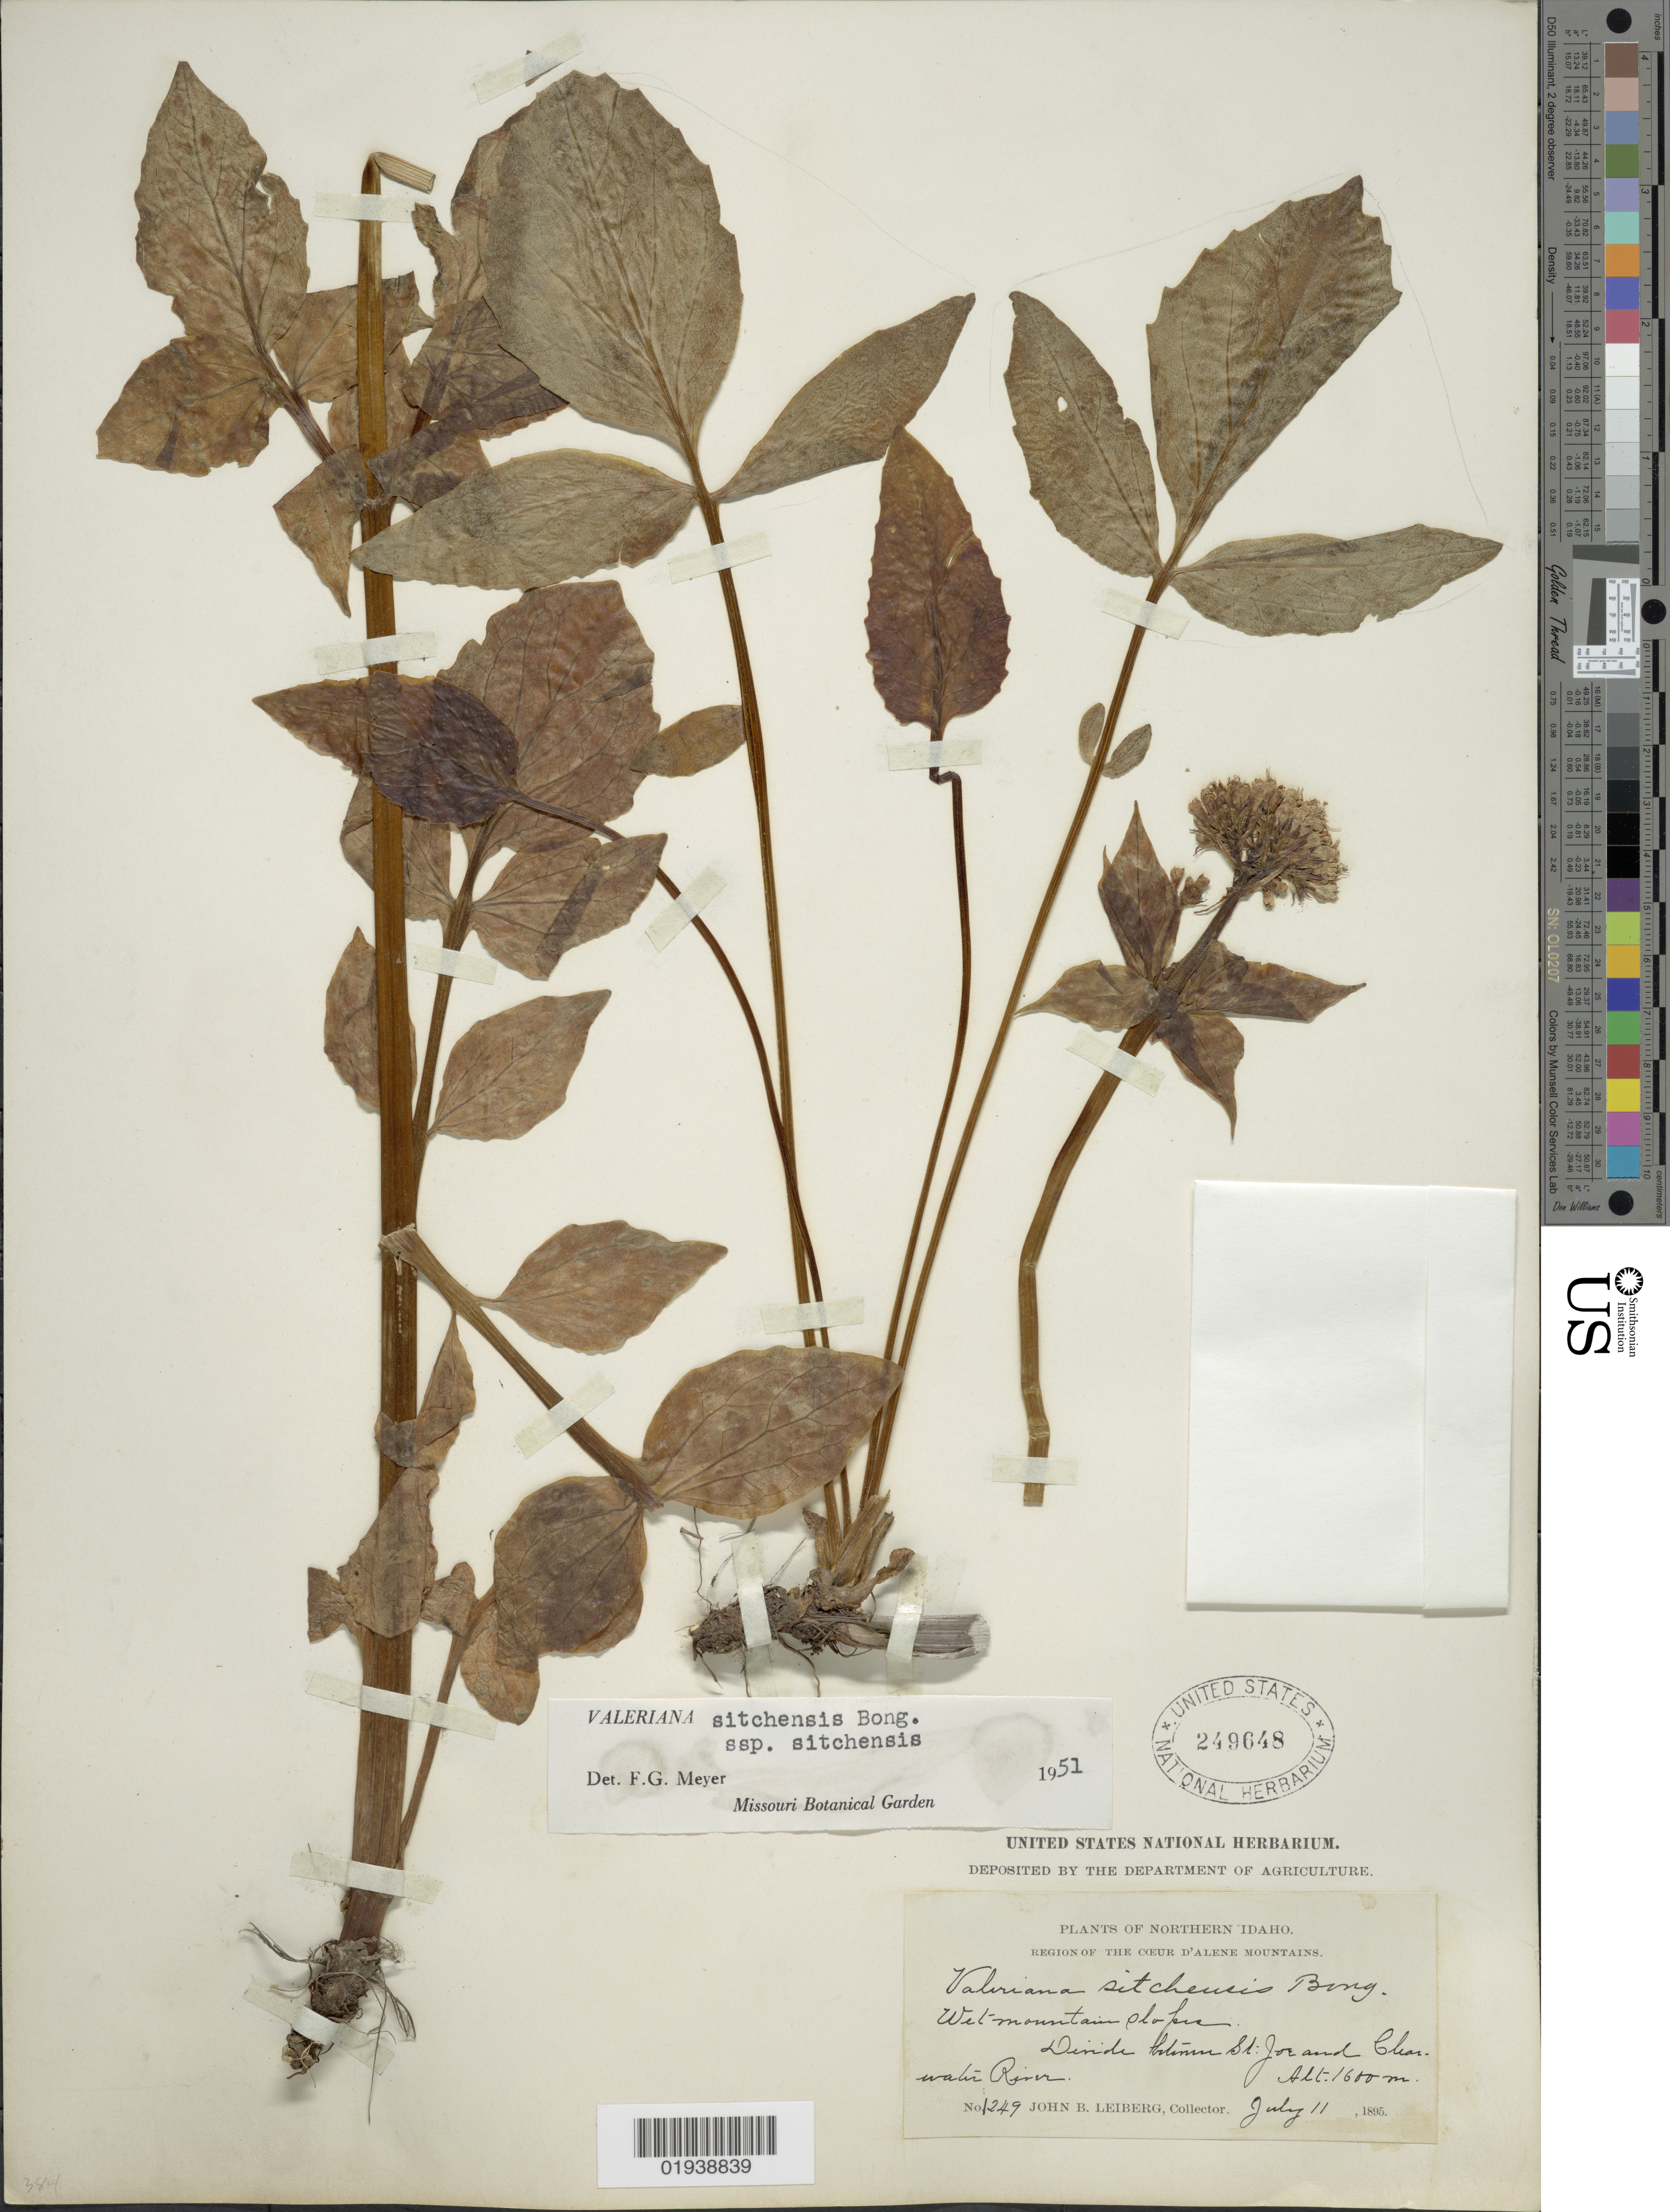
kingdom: Plantae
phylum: Tracheophyta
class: Magnoliopsida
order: Dipsacales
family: Caprifoliaceae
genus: Valeriana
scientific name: Valeriana sitchensis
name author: Bong.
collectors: J. B. Leiberg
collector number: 1249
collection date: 1895-07-11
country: United States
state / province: Idaho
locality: Northern Idaho, Region of the Coeur d'Alene Mountains, Divide between St. Joe and Clearwater River.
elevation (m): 1600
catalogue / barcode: US 249648